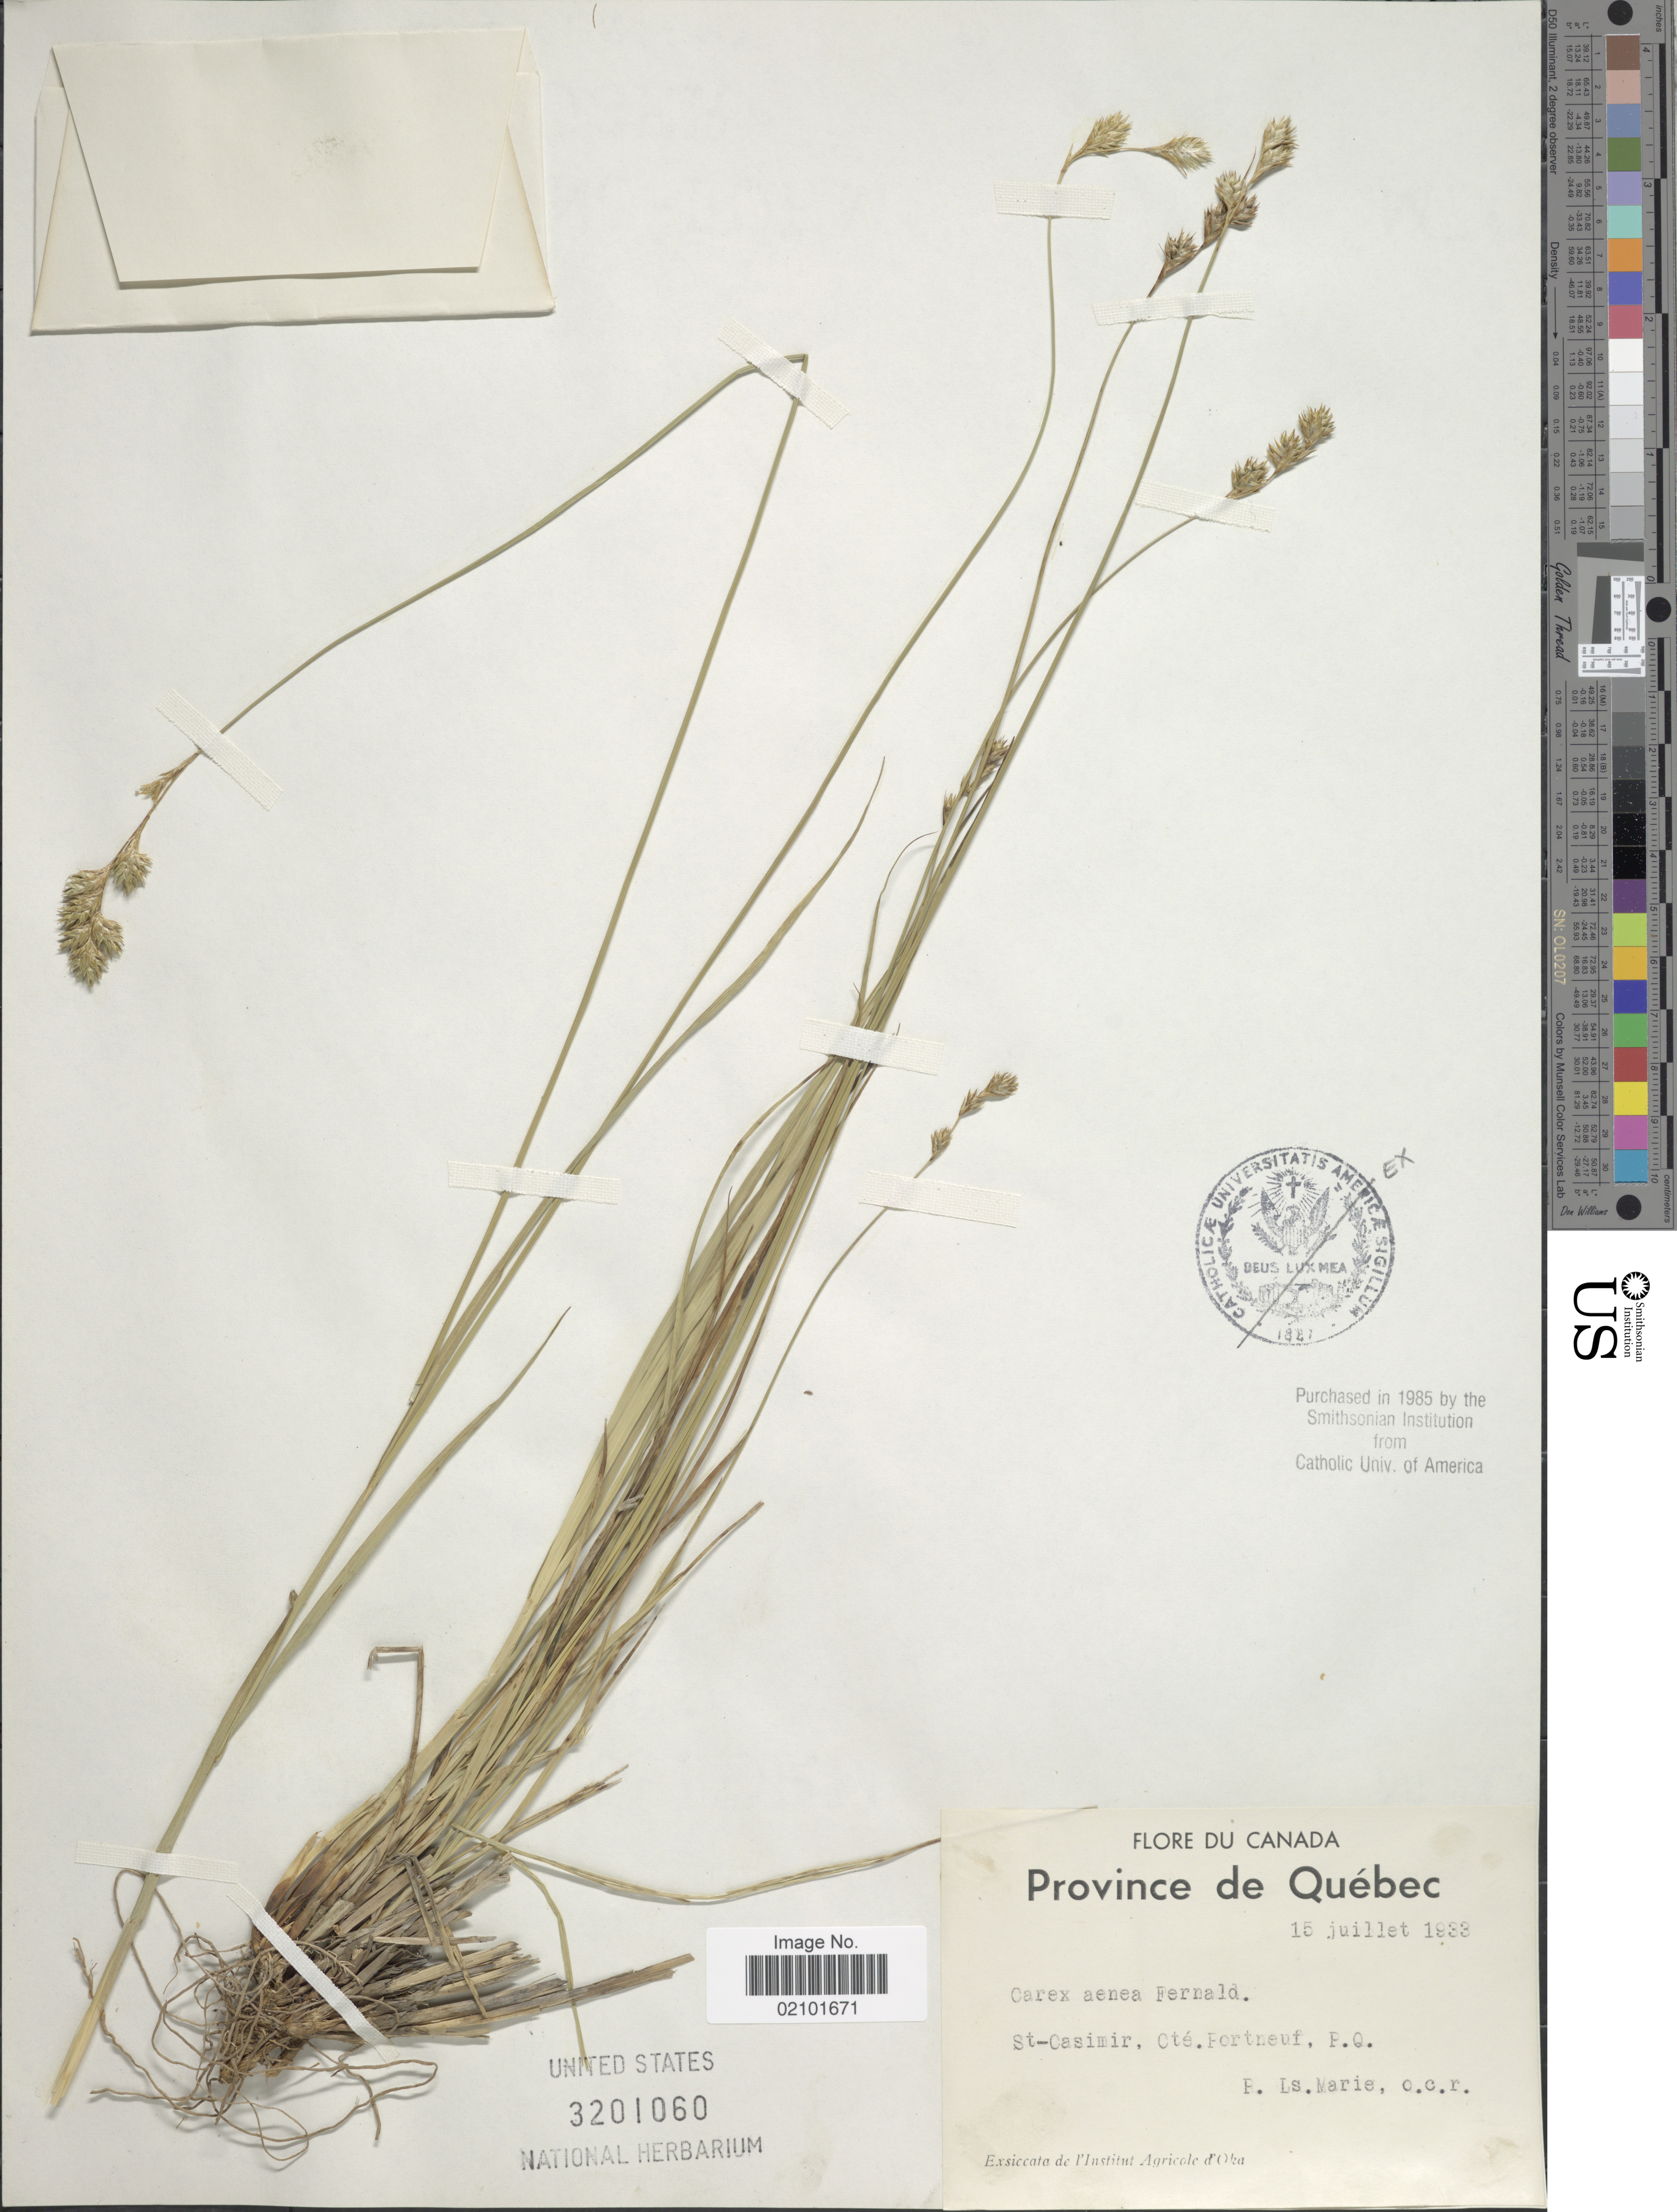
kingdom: Plantae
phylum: Tracheophyta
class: Liliopsida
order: Poales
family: Cyperaceae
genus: Carex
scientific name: Carex foenea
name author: Willd.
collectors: L.-M. LaLonde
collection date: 1933-07-15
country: Canada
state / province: Quebec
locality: St-Casimir, Cté. Portneuf, P.Q.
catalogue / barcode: US 3201060